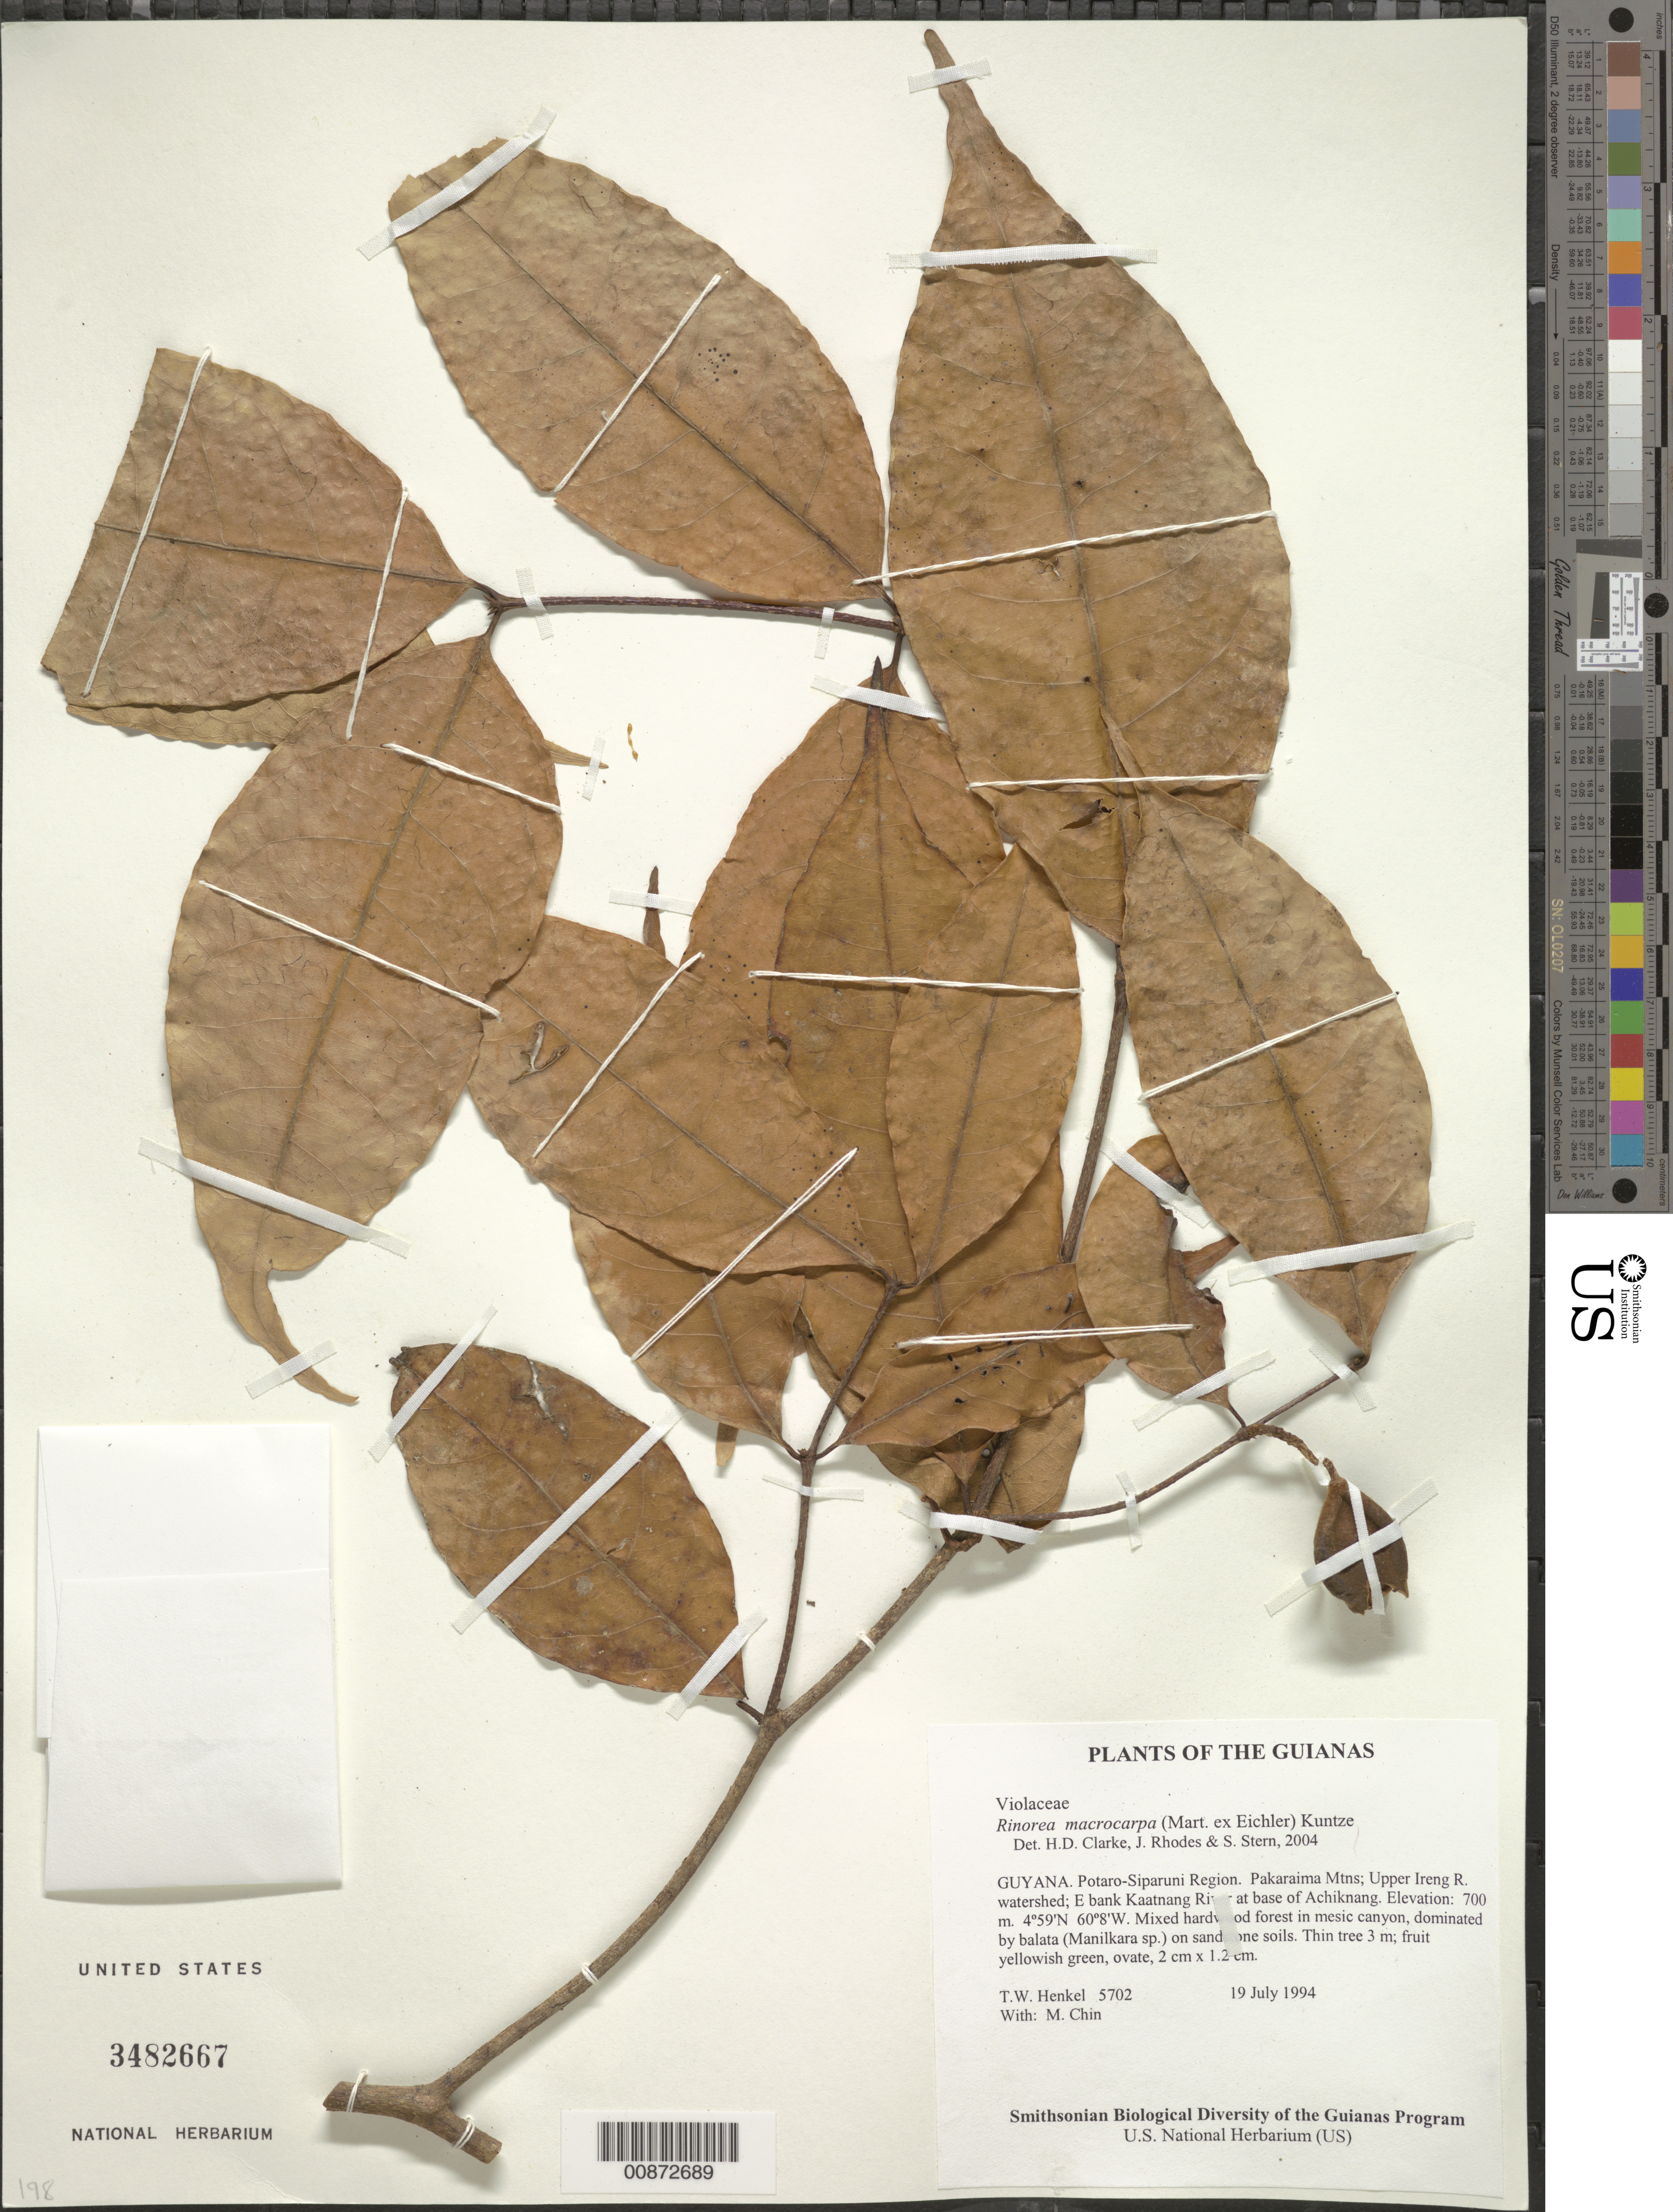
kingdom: Plantae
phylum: Tracheophyta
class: Magnoliopsida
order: Malpighiales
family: Violaceae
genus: Rinorea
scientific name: Rinorea riana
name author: Kuntze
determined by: Hoyos-Gomez, S. E.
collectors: T. Henkel & M. Chin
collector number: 5702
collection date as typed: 19 July 1994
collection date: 1994-07-19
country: Guyana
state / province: Potaro-Siparuni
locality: Pakaraima Mtns; Upper Ireng R. watershed; E bank Kaatnang River at base of Achiknang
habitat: Mixed hardwood forest in mesic canyon, dominated by balata (Manilkara sp.) on sandstone soils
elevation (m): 700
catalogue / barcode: US 3482667